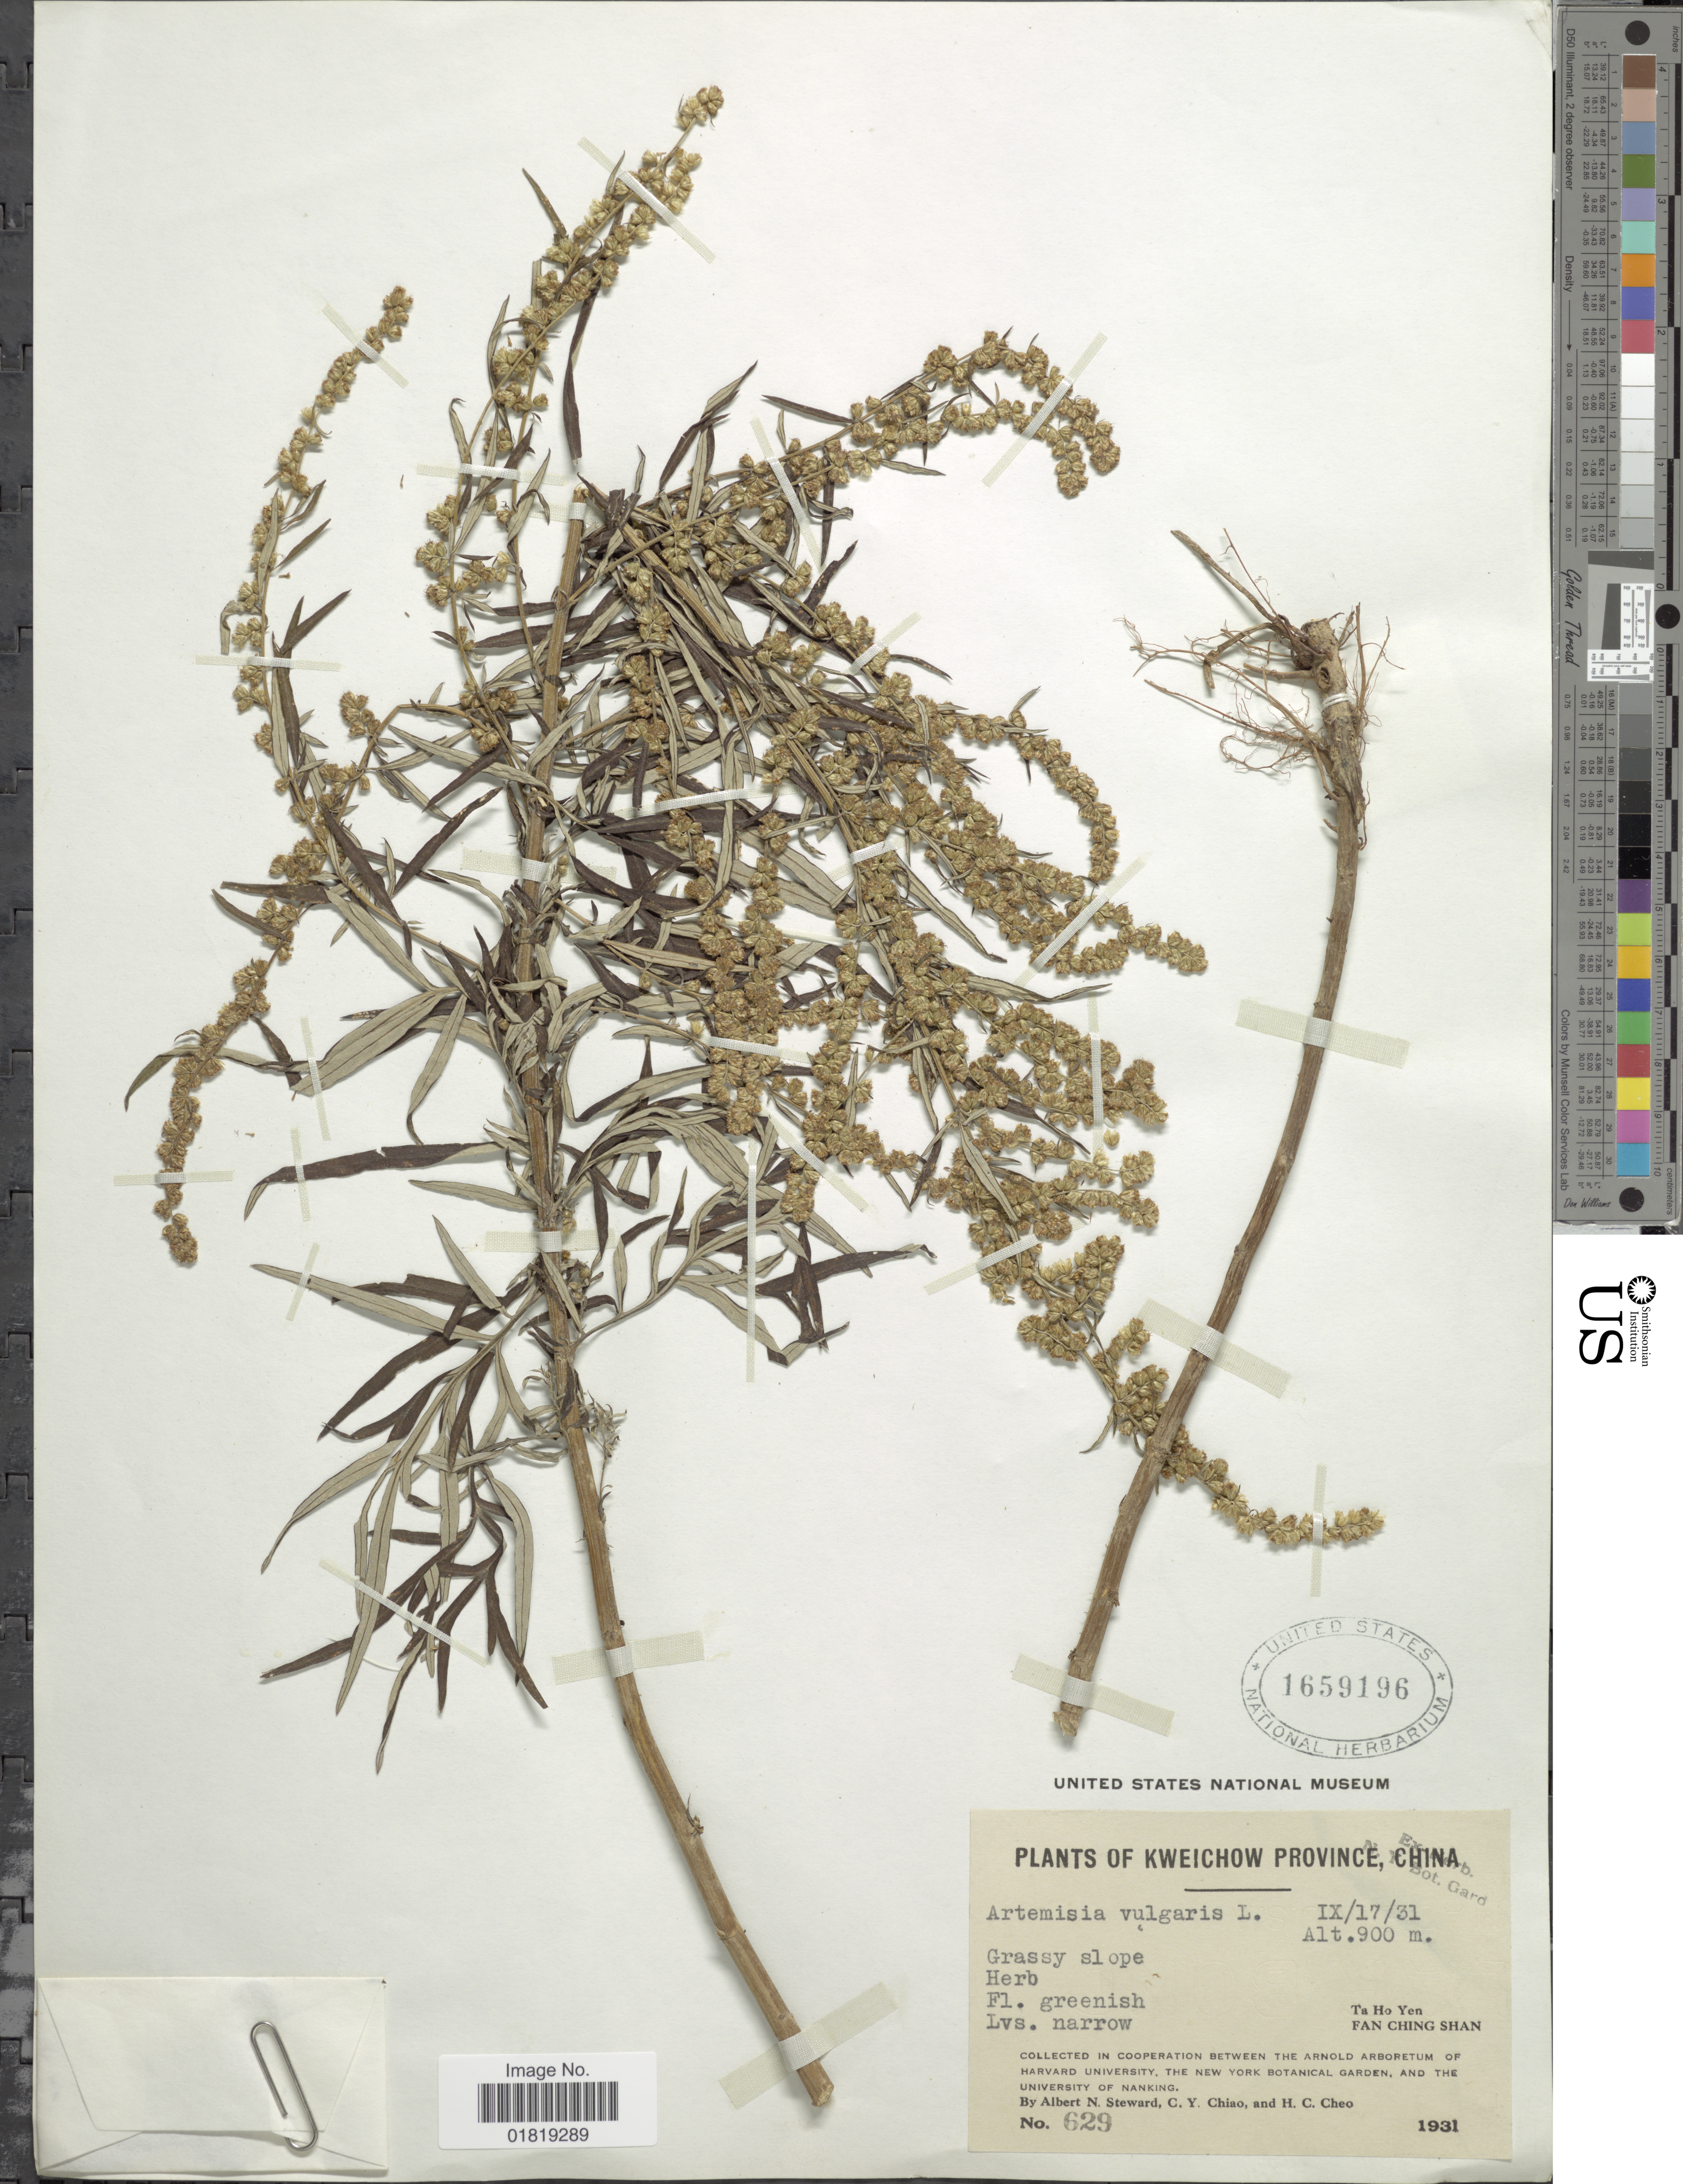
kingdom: Plantae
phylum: Tracheophyta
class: Magnoliopsida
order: Asterales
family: Asteraceae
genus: Artemisia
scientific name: Artemisia vulgaris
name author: L.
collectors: A. N. Steward, C. Y. Chiao & H. Cheo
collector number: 629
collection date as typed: Transcribed d/m/y: 17/9/31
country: China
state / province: Guizhou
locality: Kweichow Province, Ta Ho Yen, Fan Ching Shan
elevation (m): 900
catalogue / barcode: US 1659196